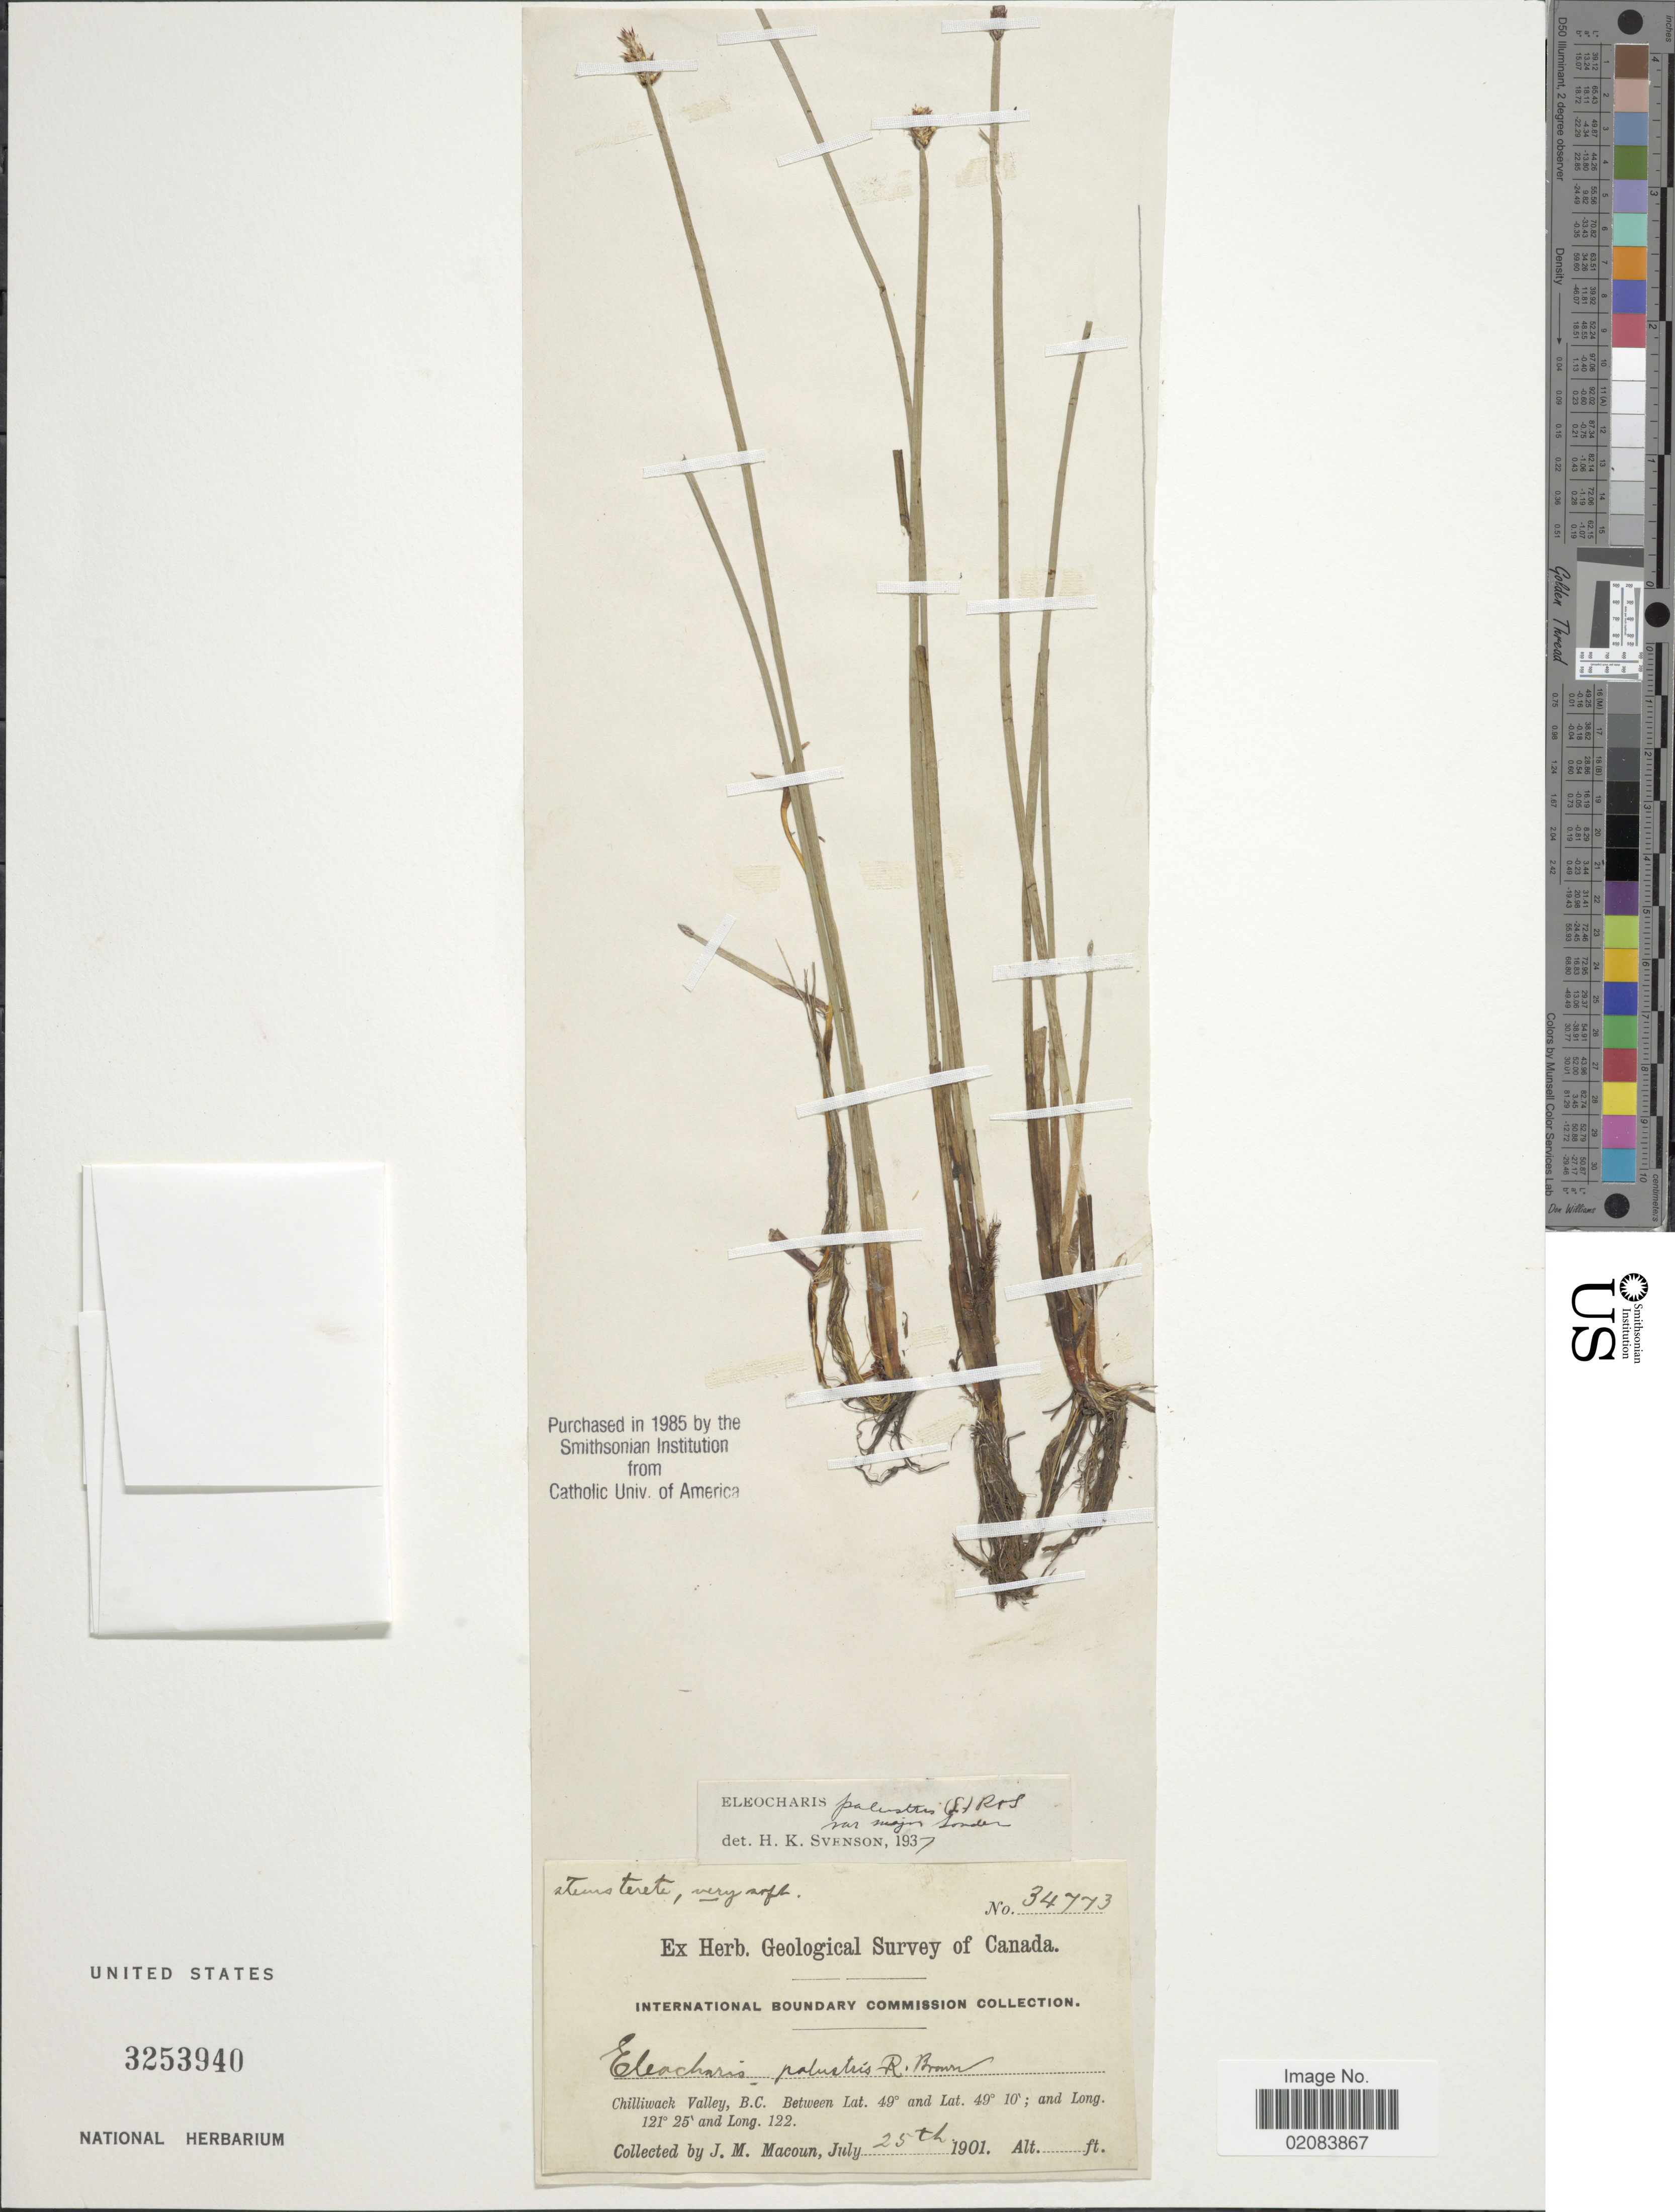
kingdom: Plantae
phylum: Tracheophyta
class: Liliopsida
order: Poales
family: Cyperaceae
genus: Eleocharis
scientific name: Eleocharis palustris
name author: (L.) Roem. & Schult.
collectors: J. M. Macoun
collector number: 34773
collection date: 1901-07-25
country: Canada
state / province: British Columbia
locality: Chilliwack Valley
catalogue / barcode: US 3253940